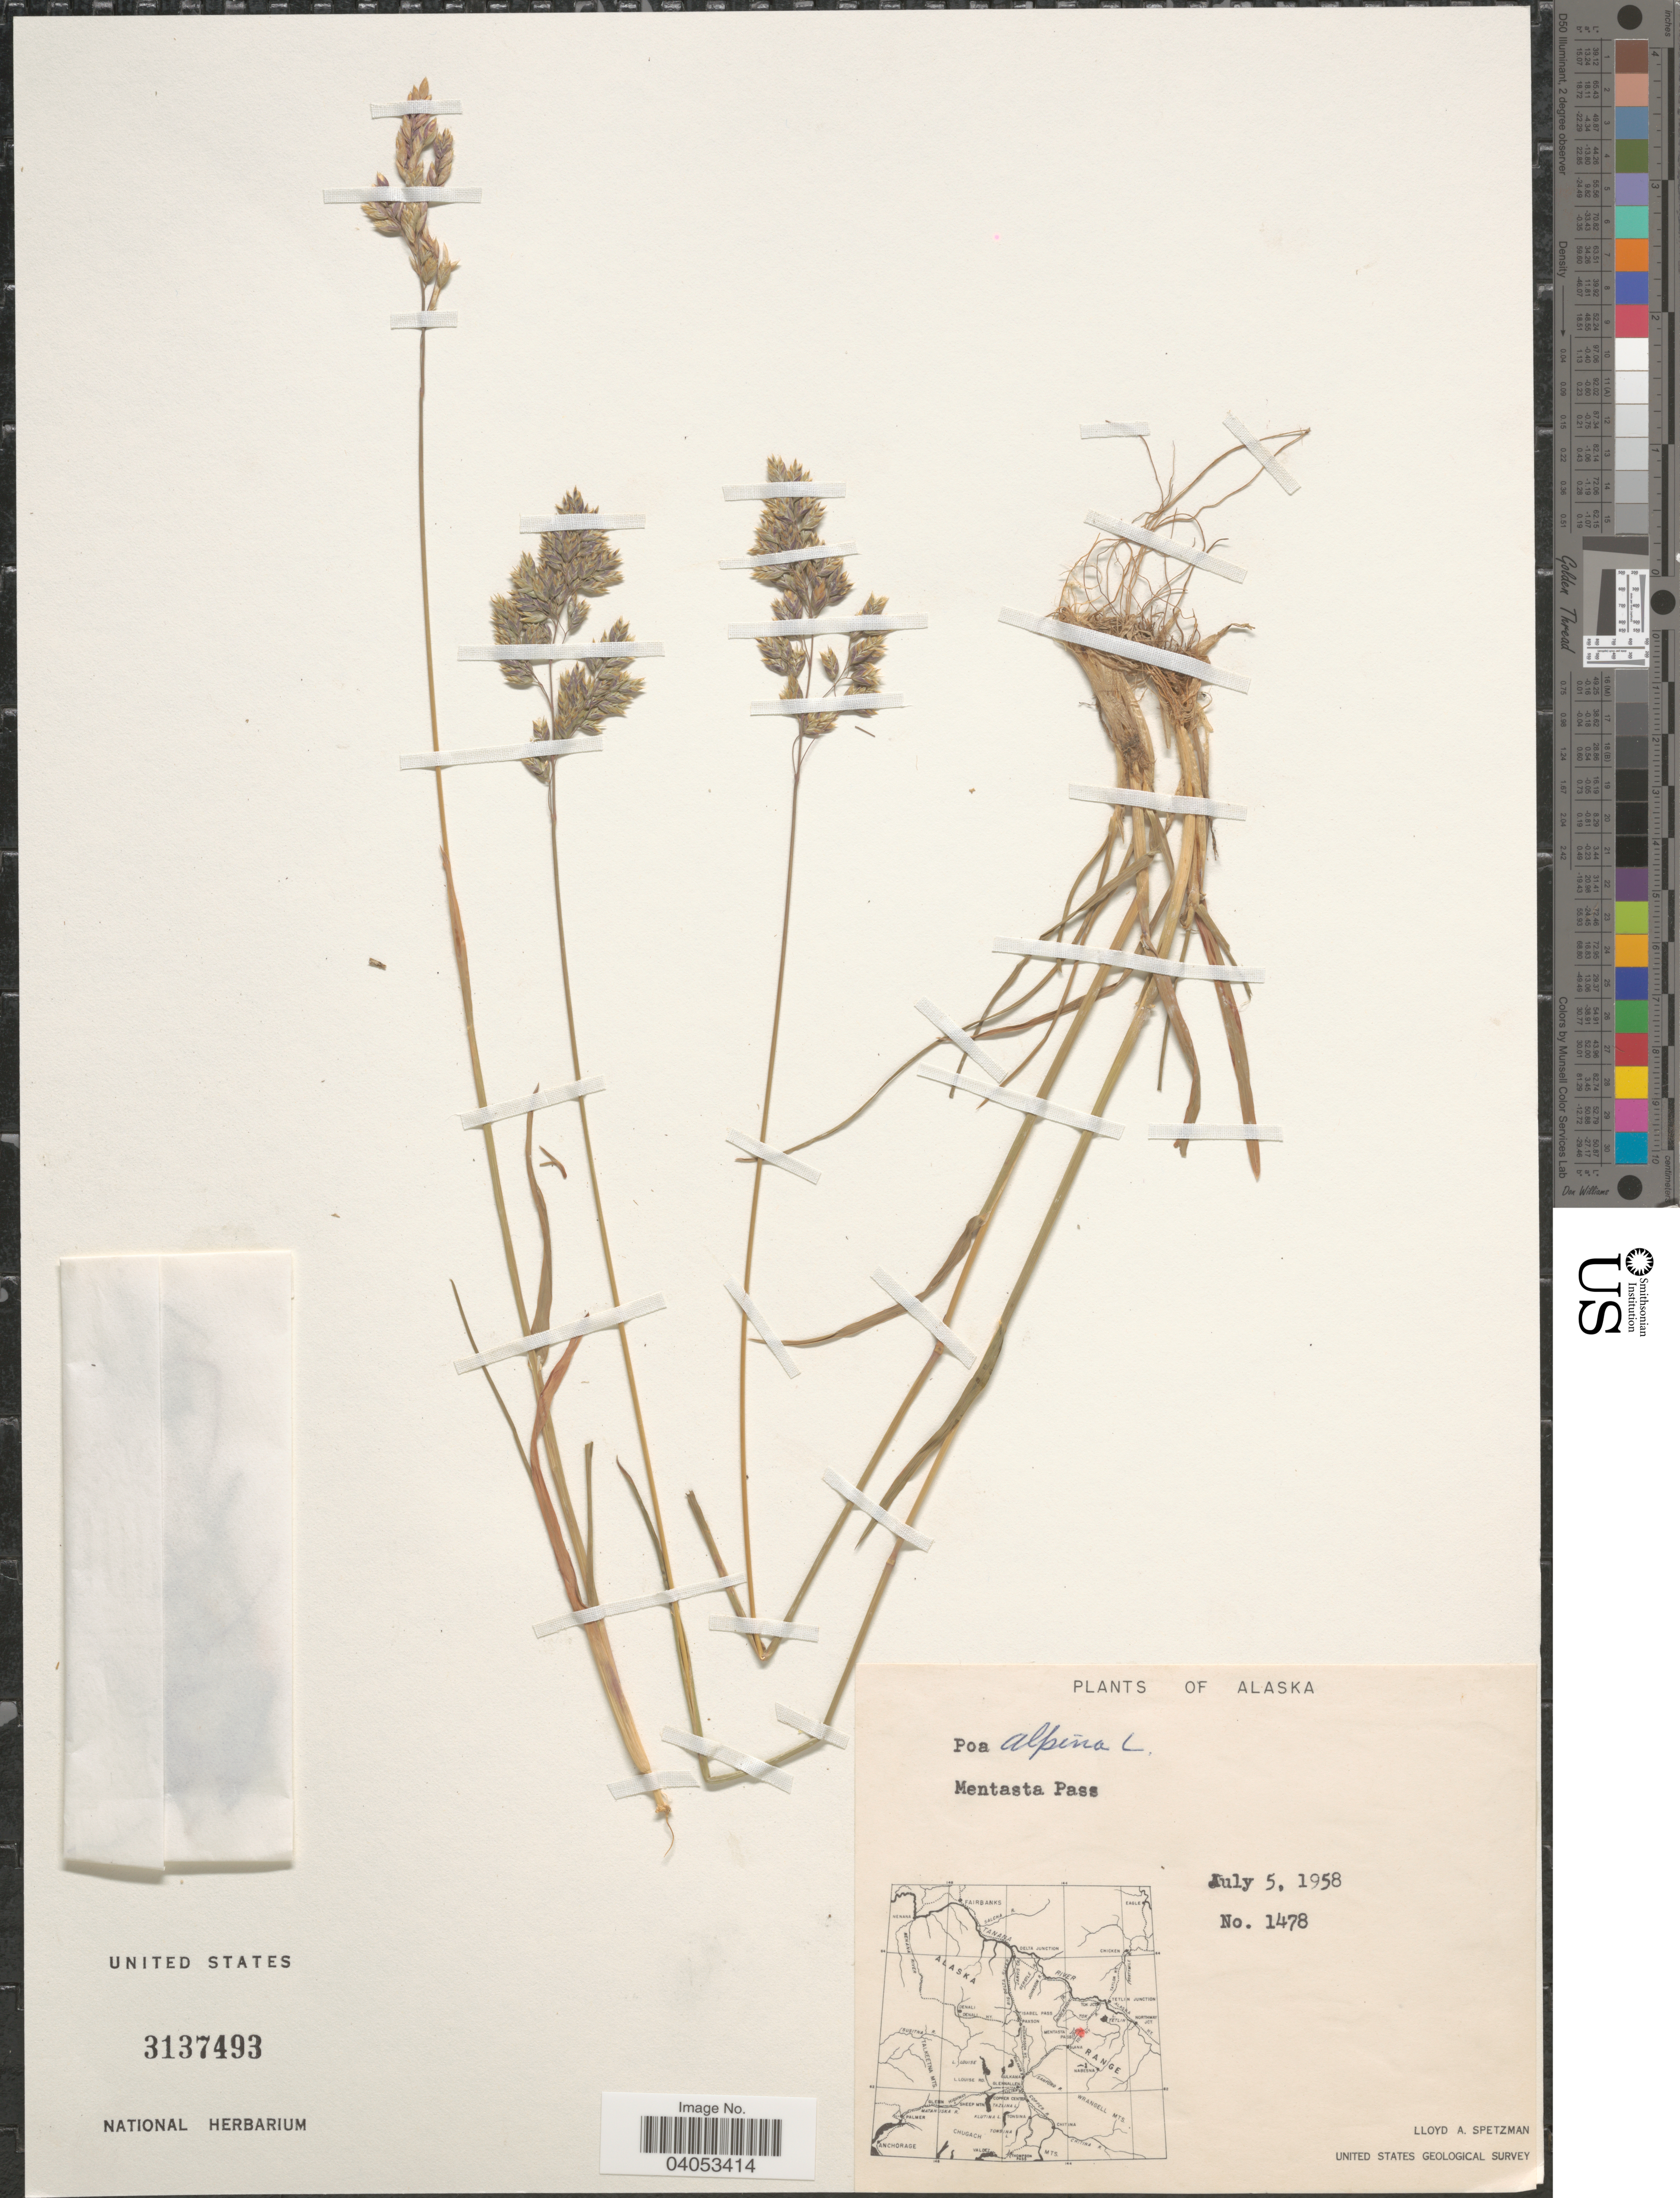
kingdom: Plantae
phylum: Tracheophyta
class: Liliopsida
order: Poales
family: Poaceae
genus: Poa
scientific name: Poa alpina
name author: L.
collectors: L. Spetzman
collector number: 1478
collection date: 1958-07-05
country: United States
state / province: Alaska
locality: Mentasta Pass.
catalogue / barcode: US 3137493